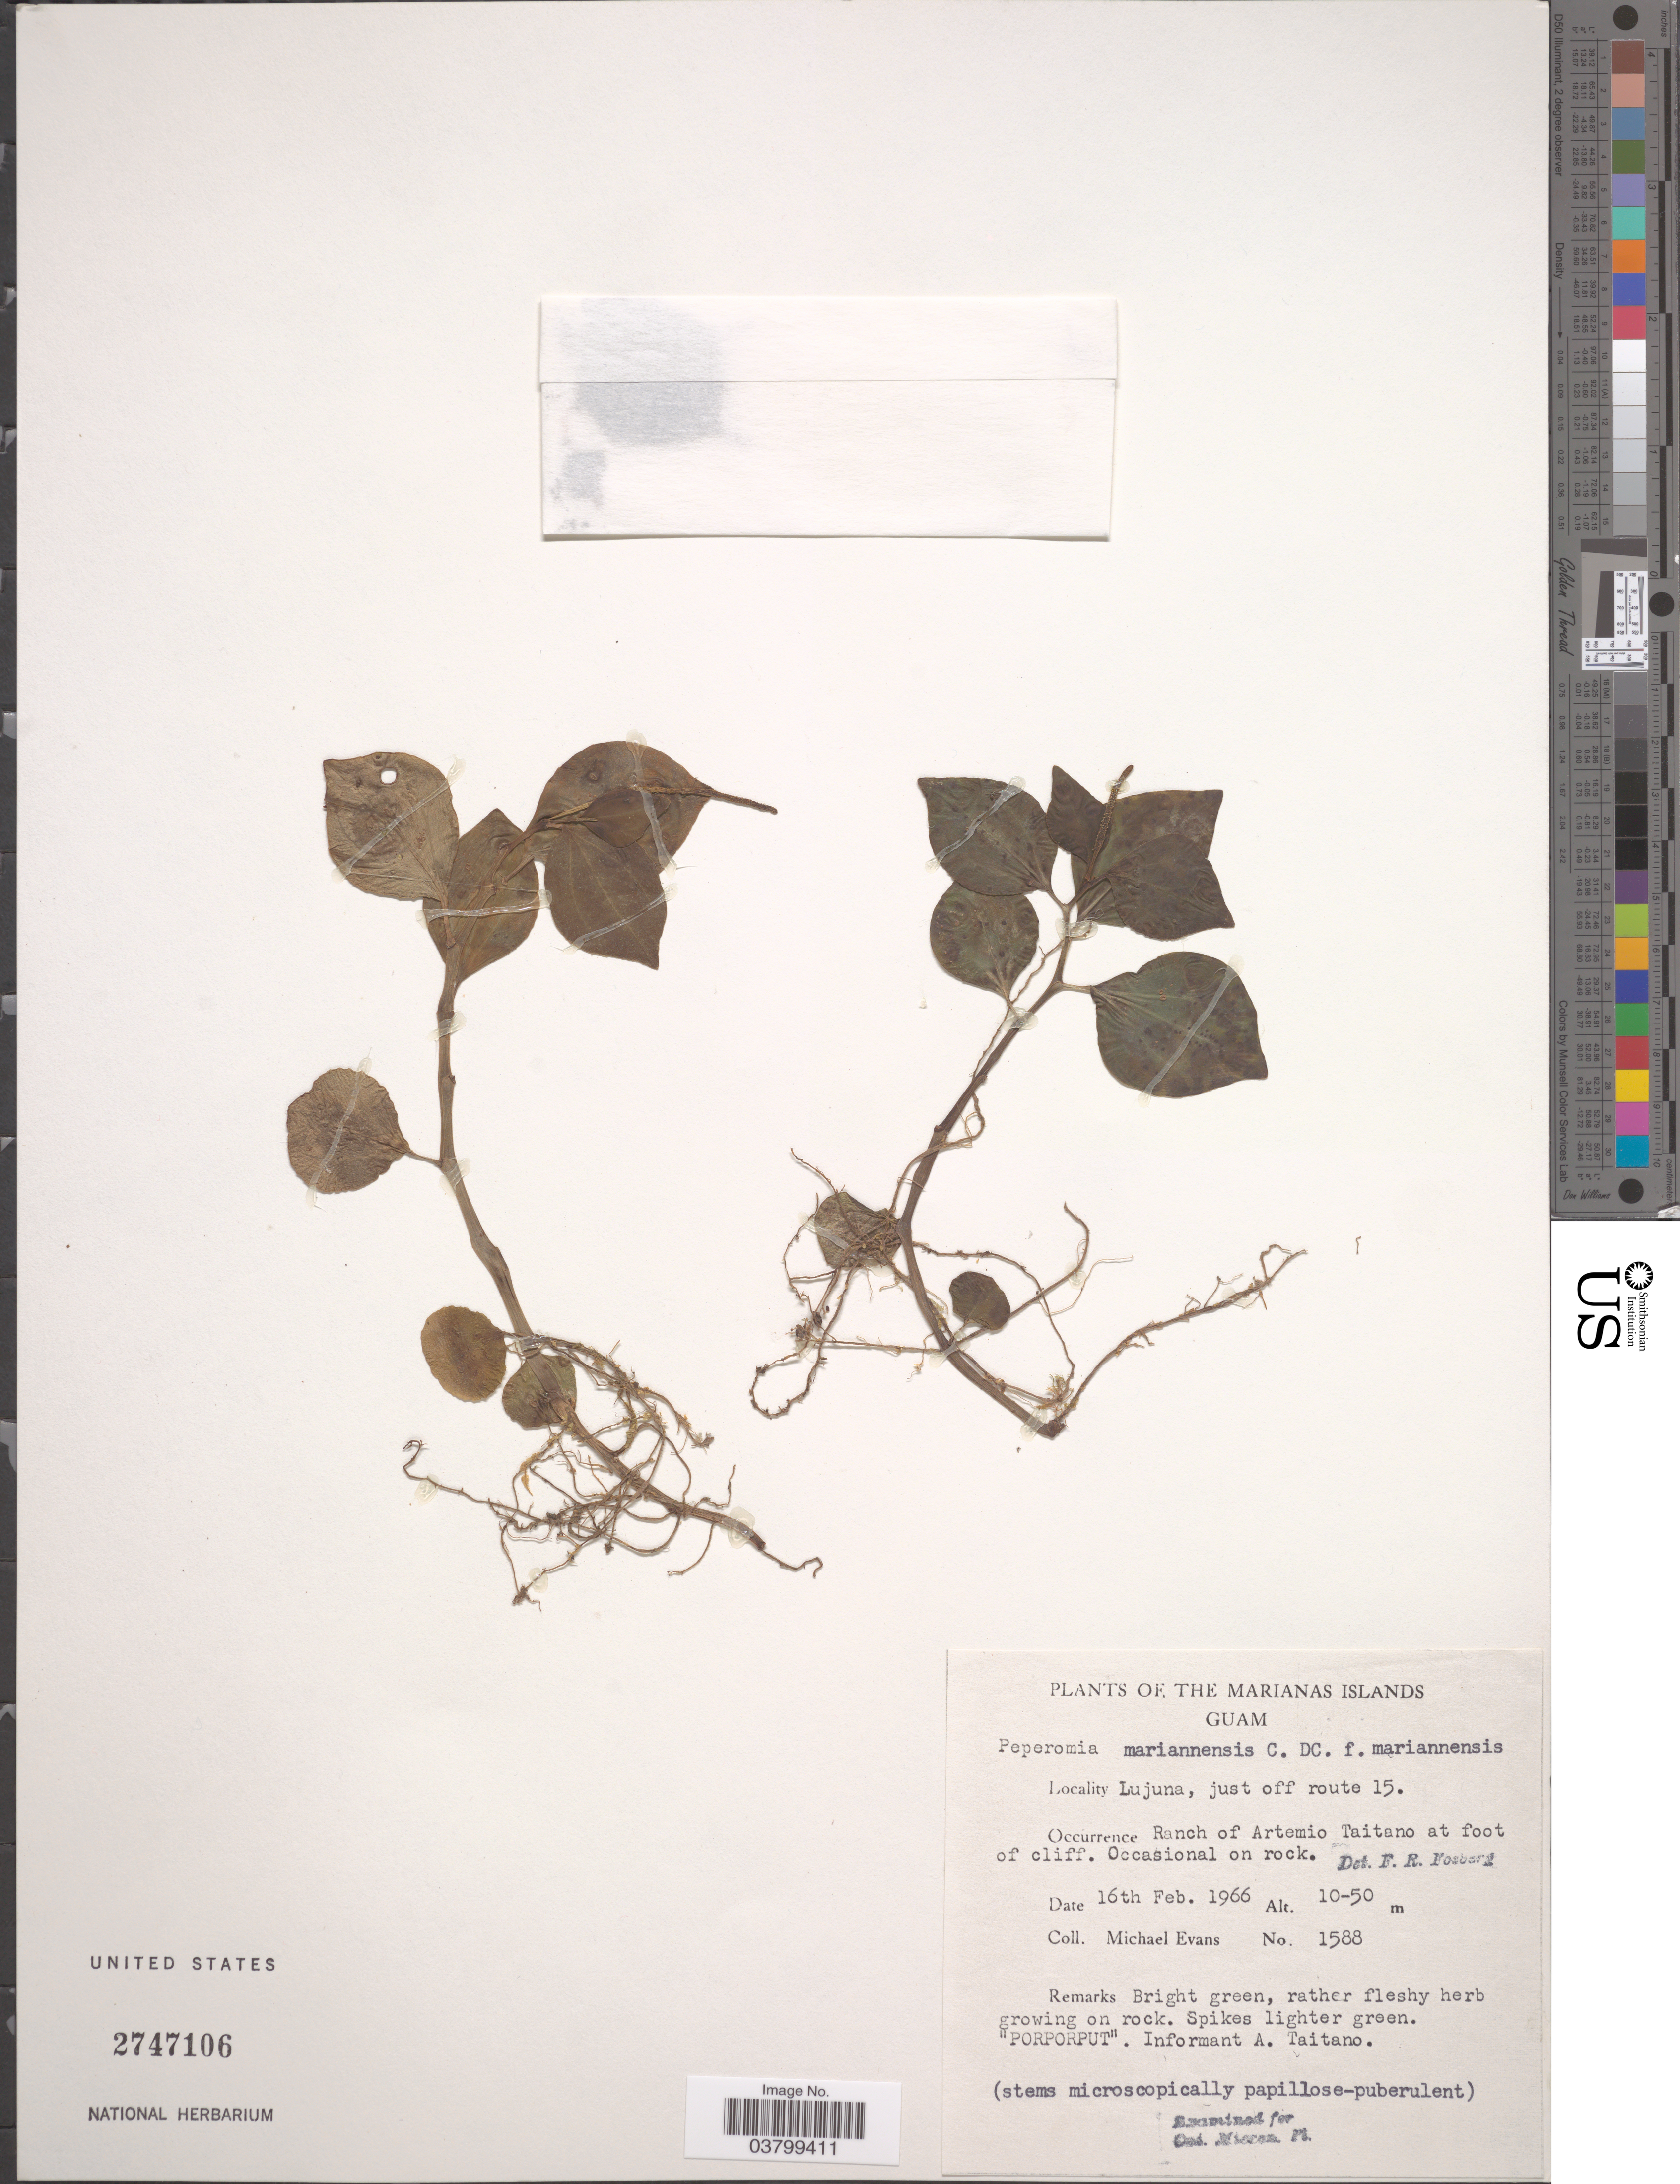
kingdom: Plantae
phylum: Tracheophyta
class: Magnoliopsida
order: Piperales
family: Piperaceae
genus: Peperomia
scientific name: Peperomia mariannensis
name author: C. DC.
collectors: M. Evans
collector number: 1588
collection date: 1966-02-16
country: Guam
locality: Marianas Islands. Lujuna, just off route 15. Ranch of Artemio Taitano at foot of cliff.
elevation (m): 10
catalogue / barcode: US 2747106